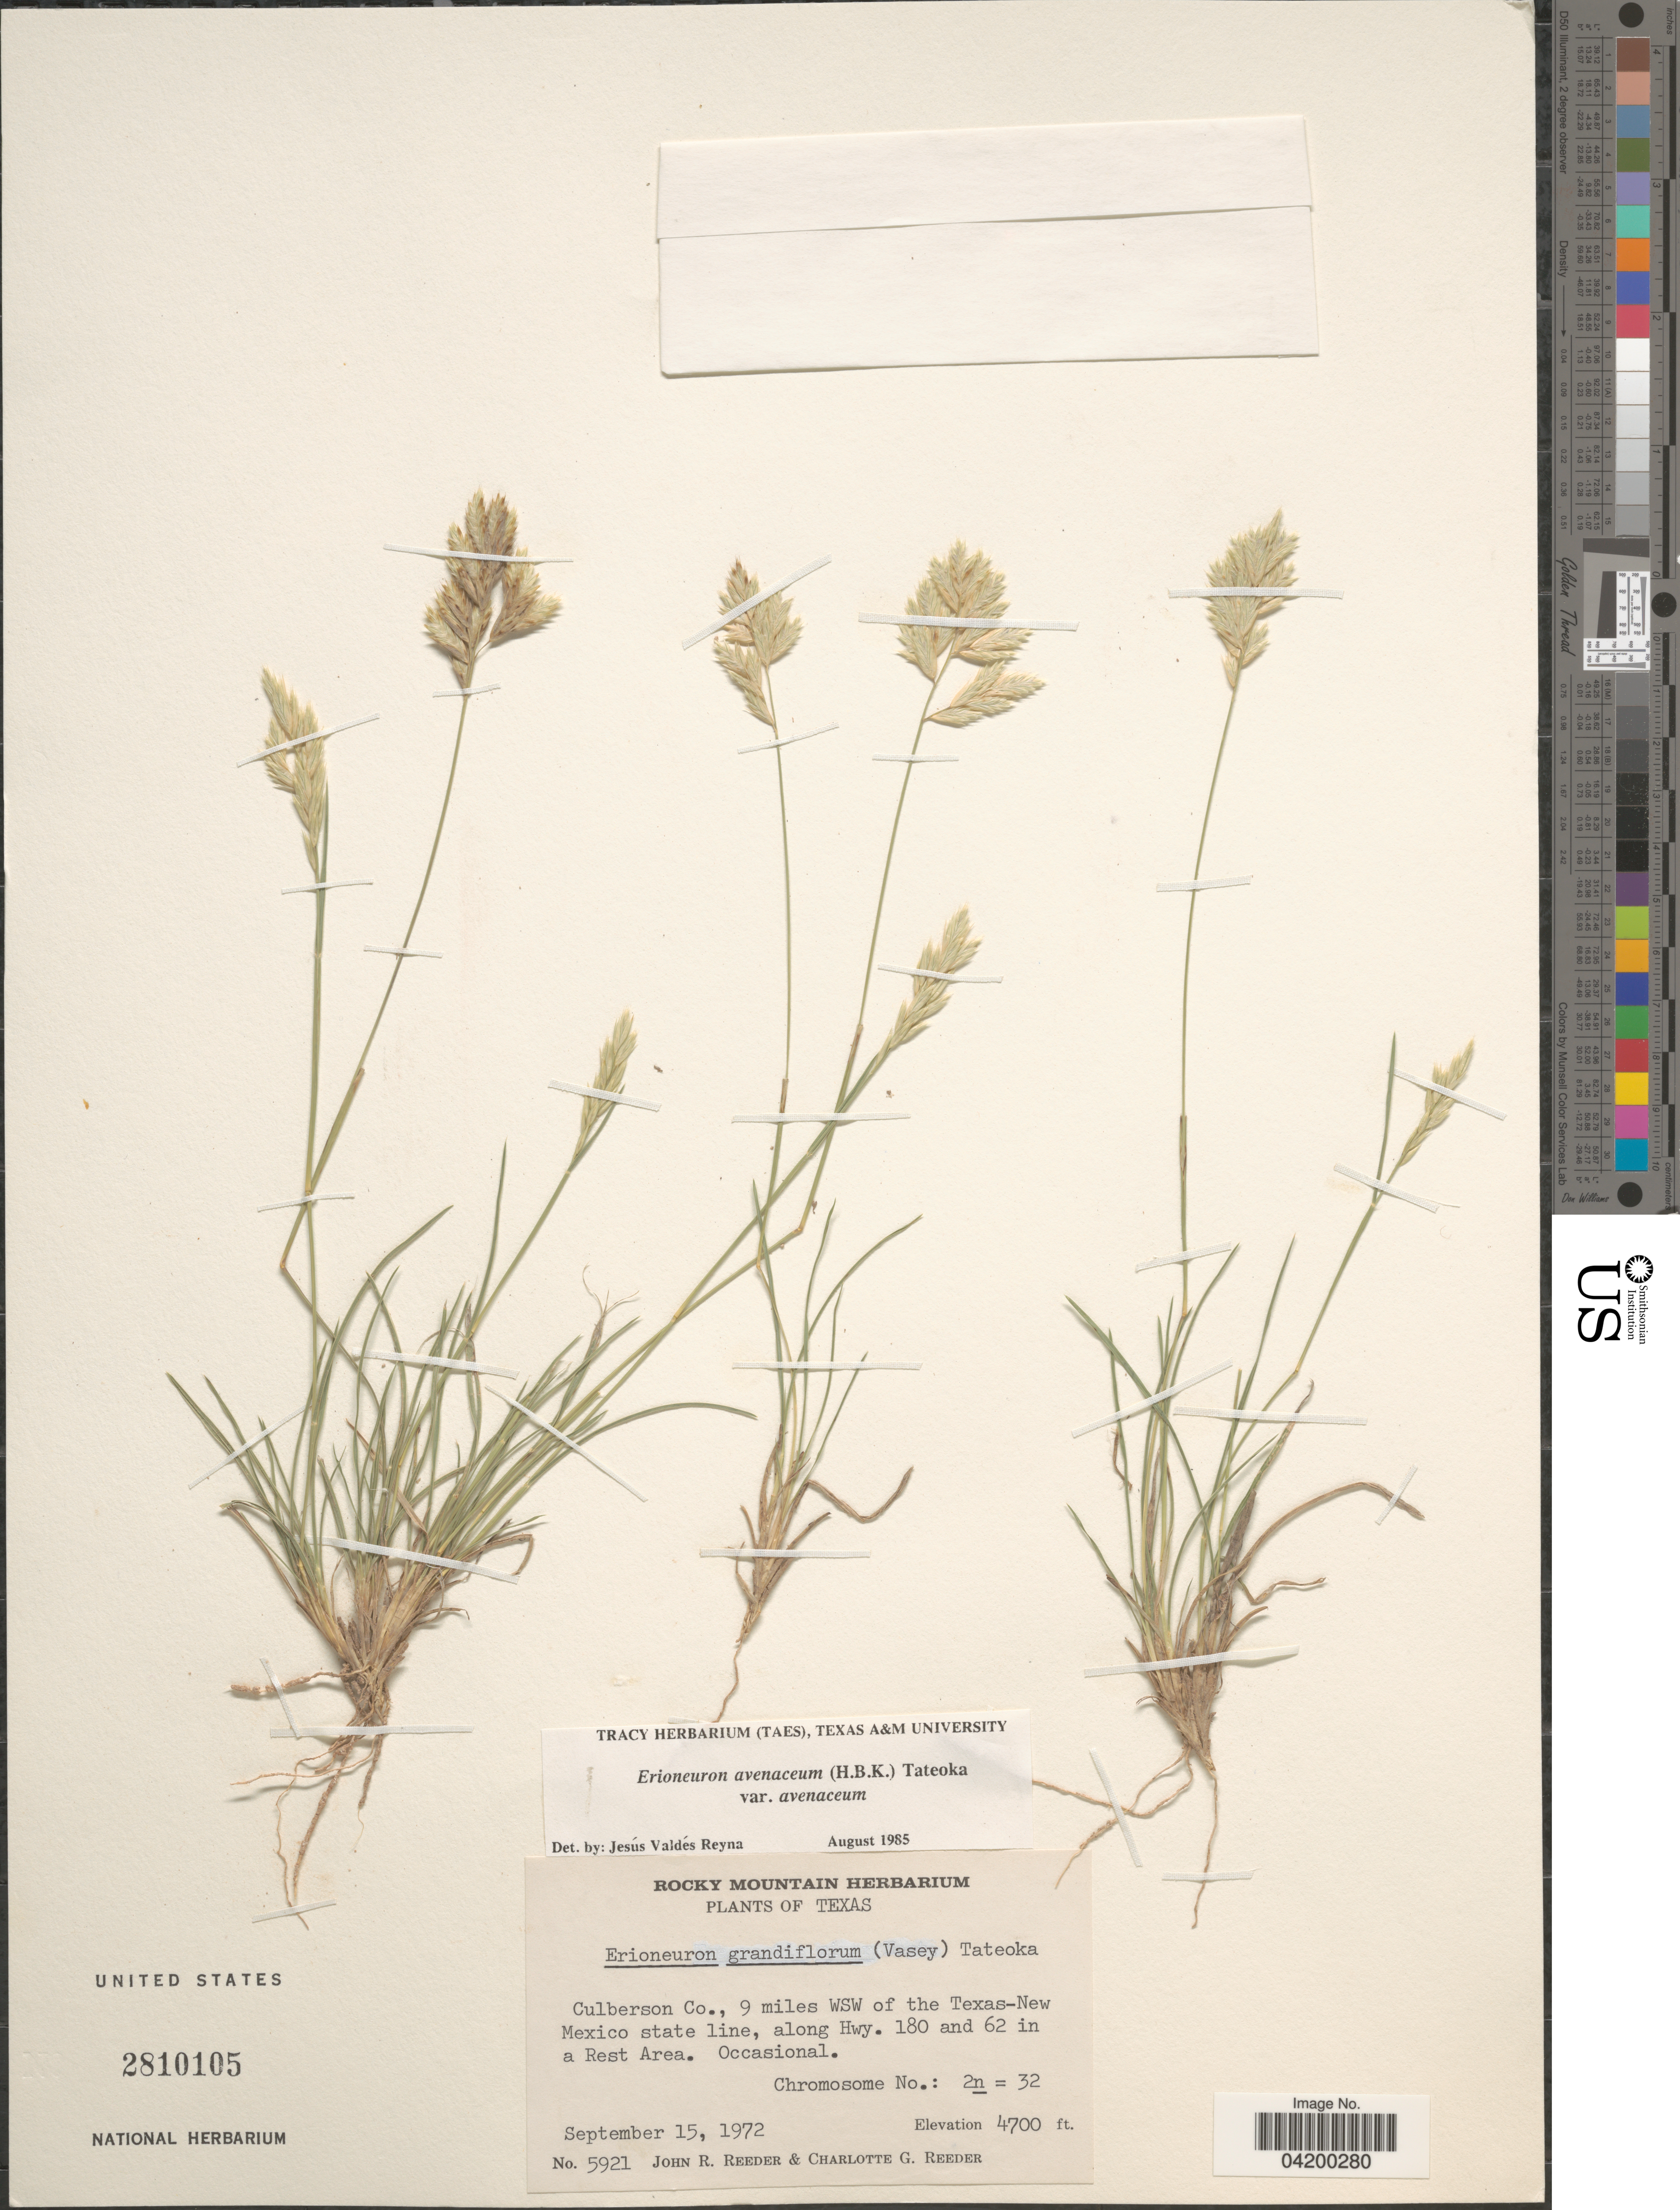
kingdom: Plantae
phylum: Tracheophyta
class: Liliopsida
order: Poales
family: Poaceae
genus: Erioneuron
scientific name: Erioneuron avenaceum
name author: (Kunth) Tateoka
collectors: J. R. Reeder & C. G. Reeder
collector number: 5921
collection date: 1972-09-15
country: United States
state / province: Texas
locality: Culberson Co., 9 miles WSW of the Texas-New Mexico state line, along Hwy. 180 and 62 in a Rest Area.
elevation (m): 1433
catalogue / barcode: US 2810105